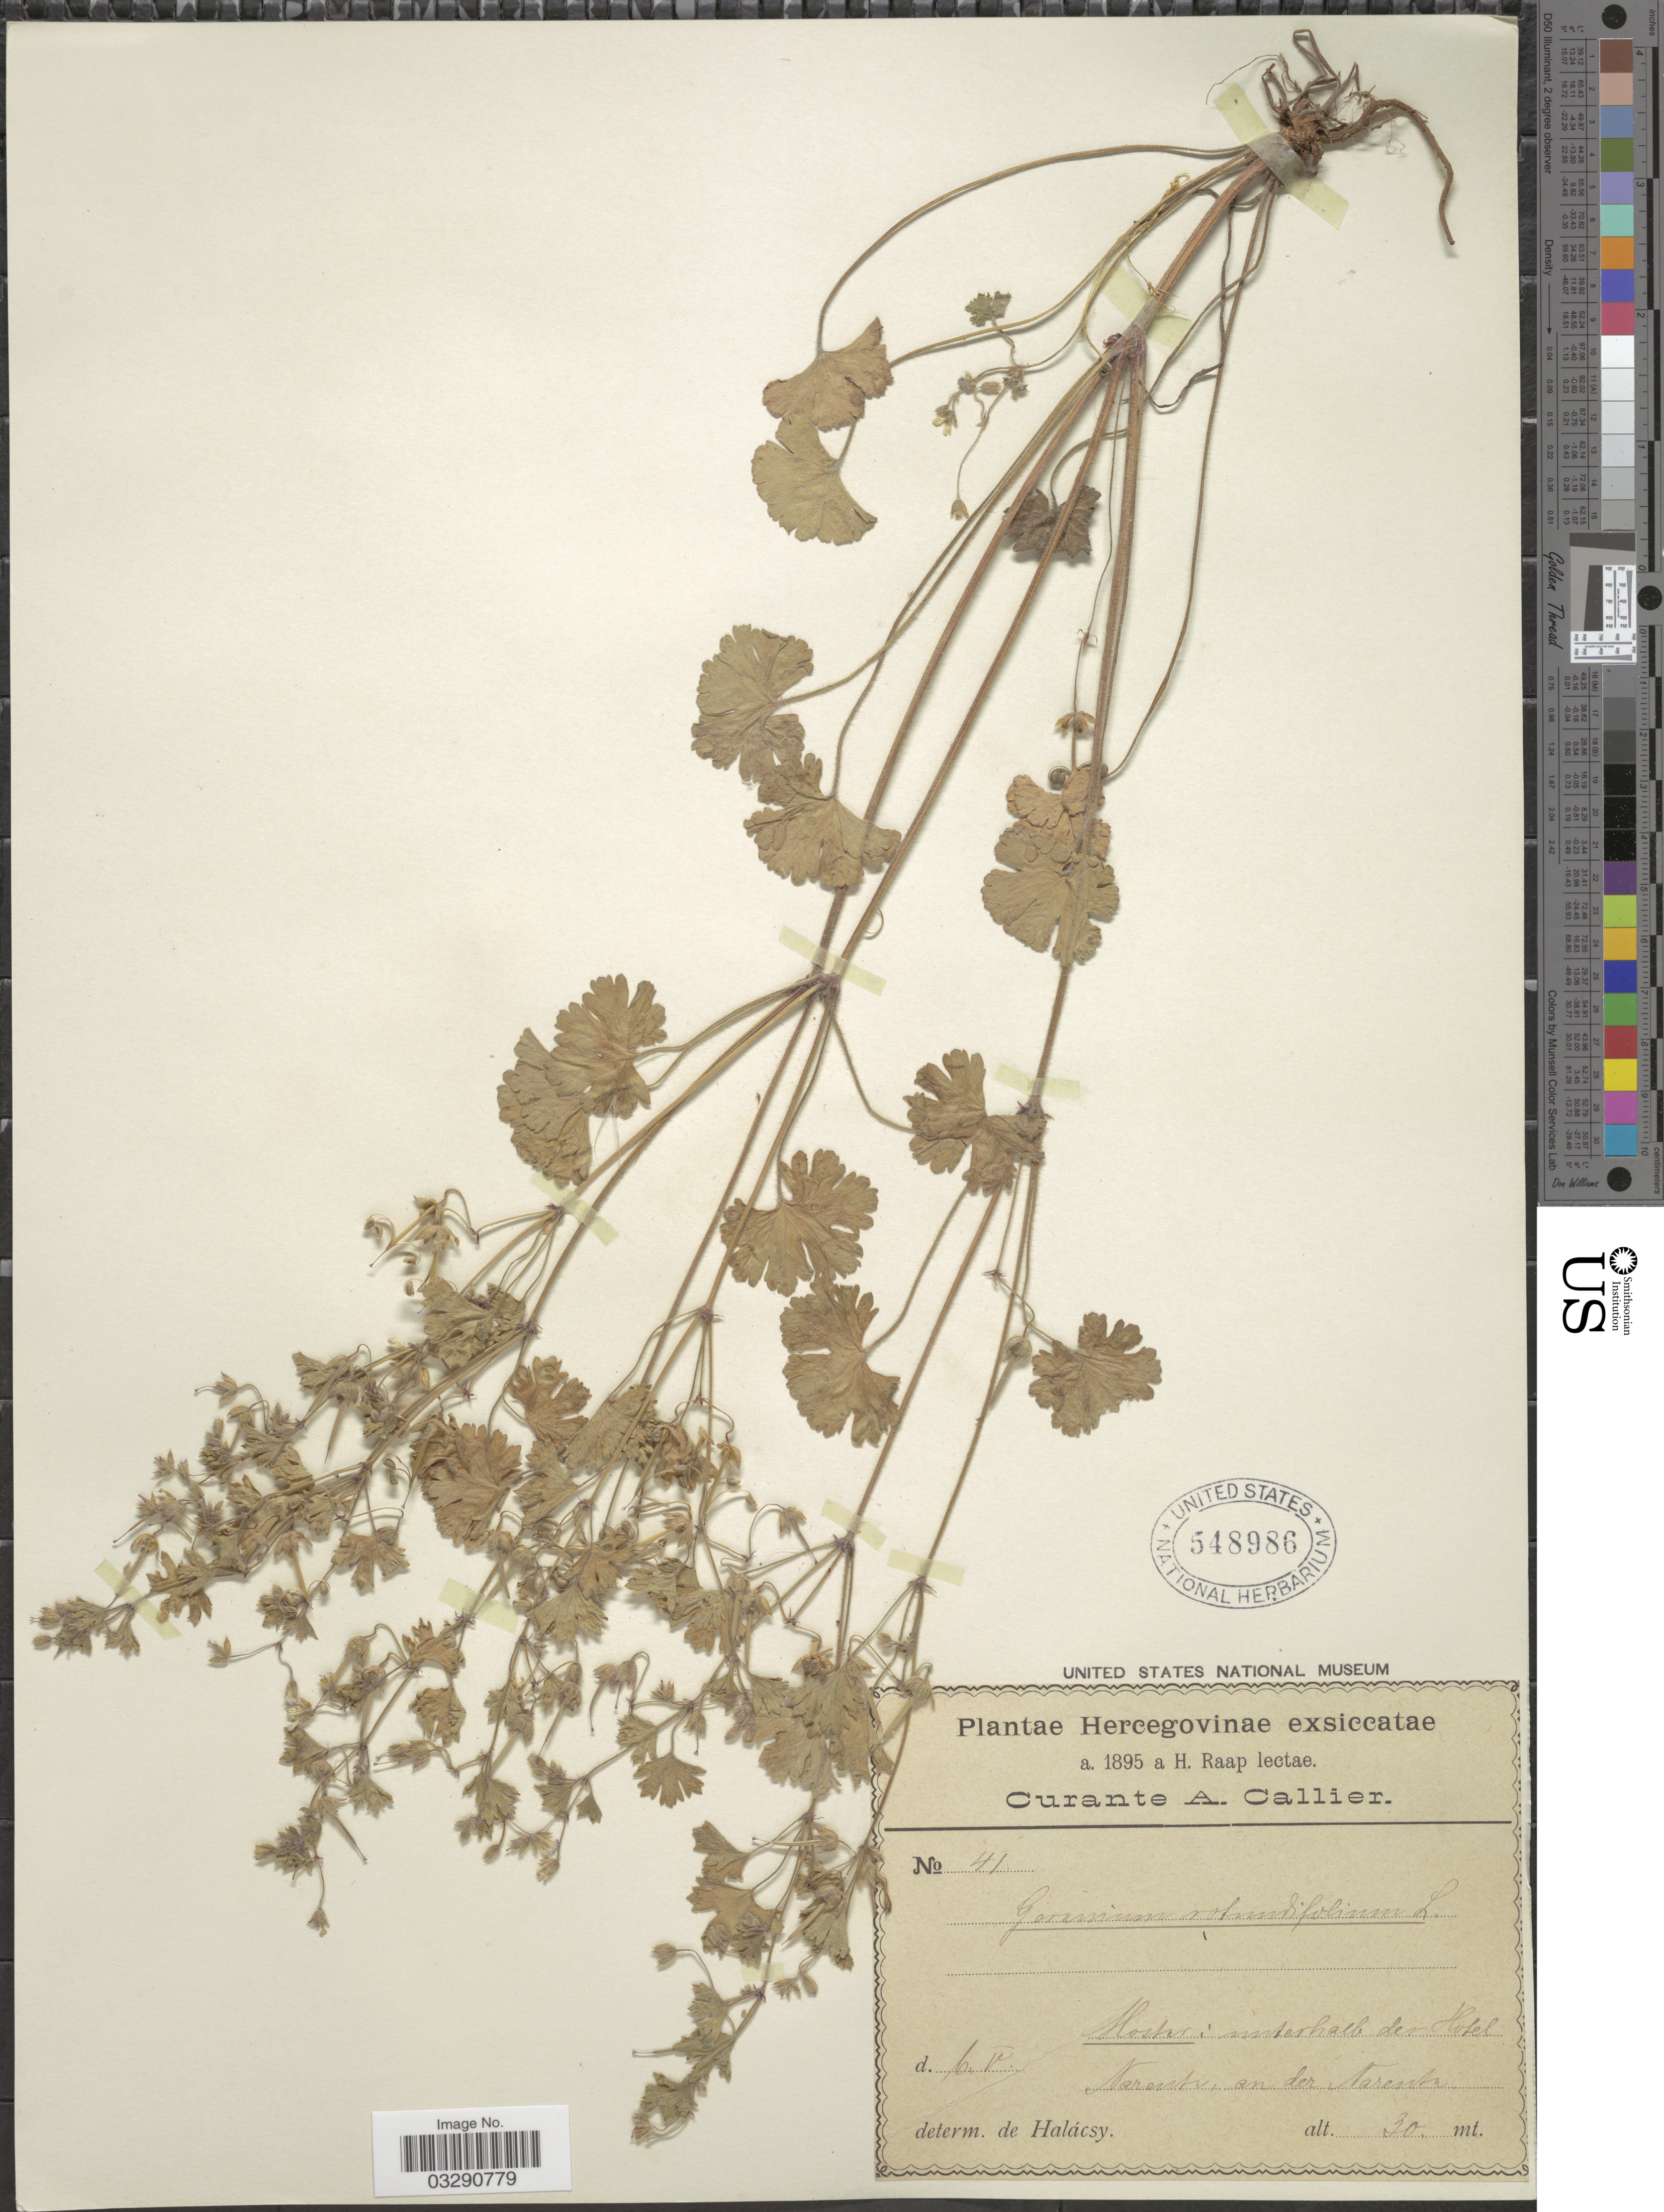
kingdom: Plantae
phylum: Tracheophyta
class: Magnoliopsida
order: Geraniales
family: Geraniaceae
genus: Geranium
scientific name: Geranium rotundifolium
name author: L.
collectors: H. Raap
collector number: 41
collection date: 1895-05-06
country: Bosnia and Herzegovina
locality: Hercegovinae. Hoster: unterhalb der Hotel Varentv, an der Narenta.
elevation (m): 30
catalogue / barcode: US 548986